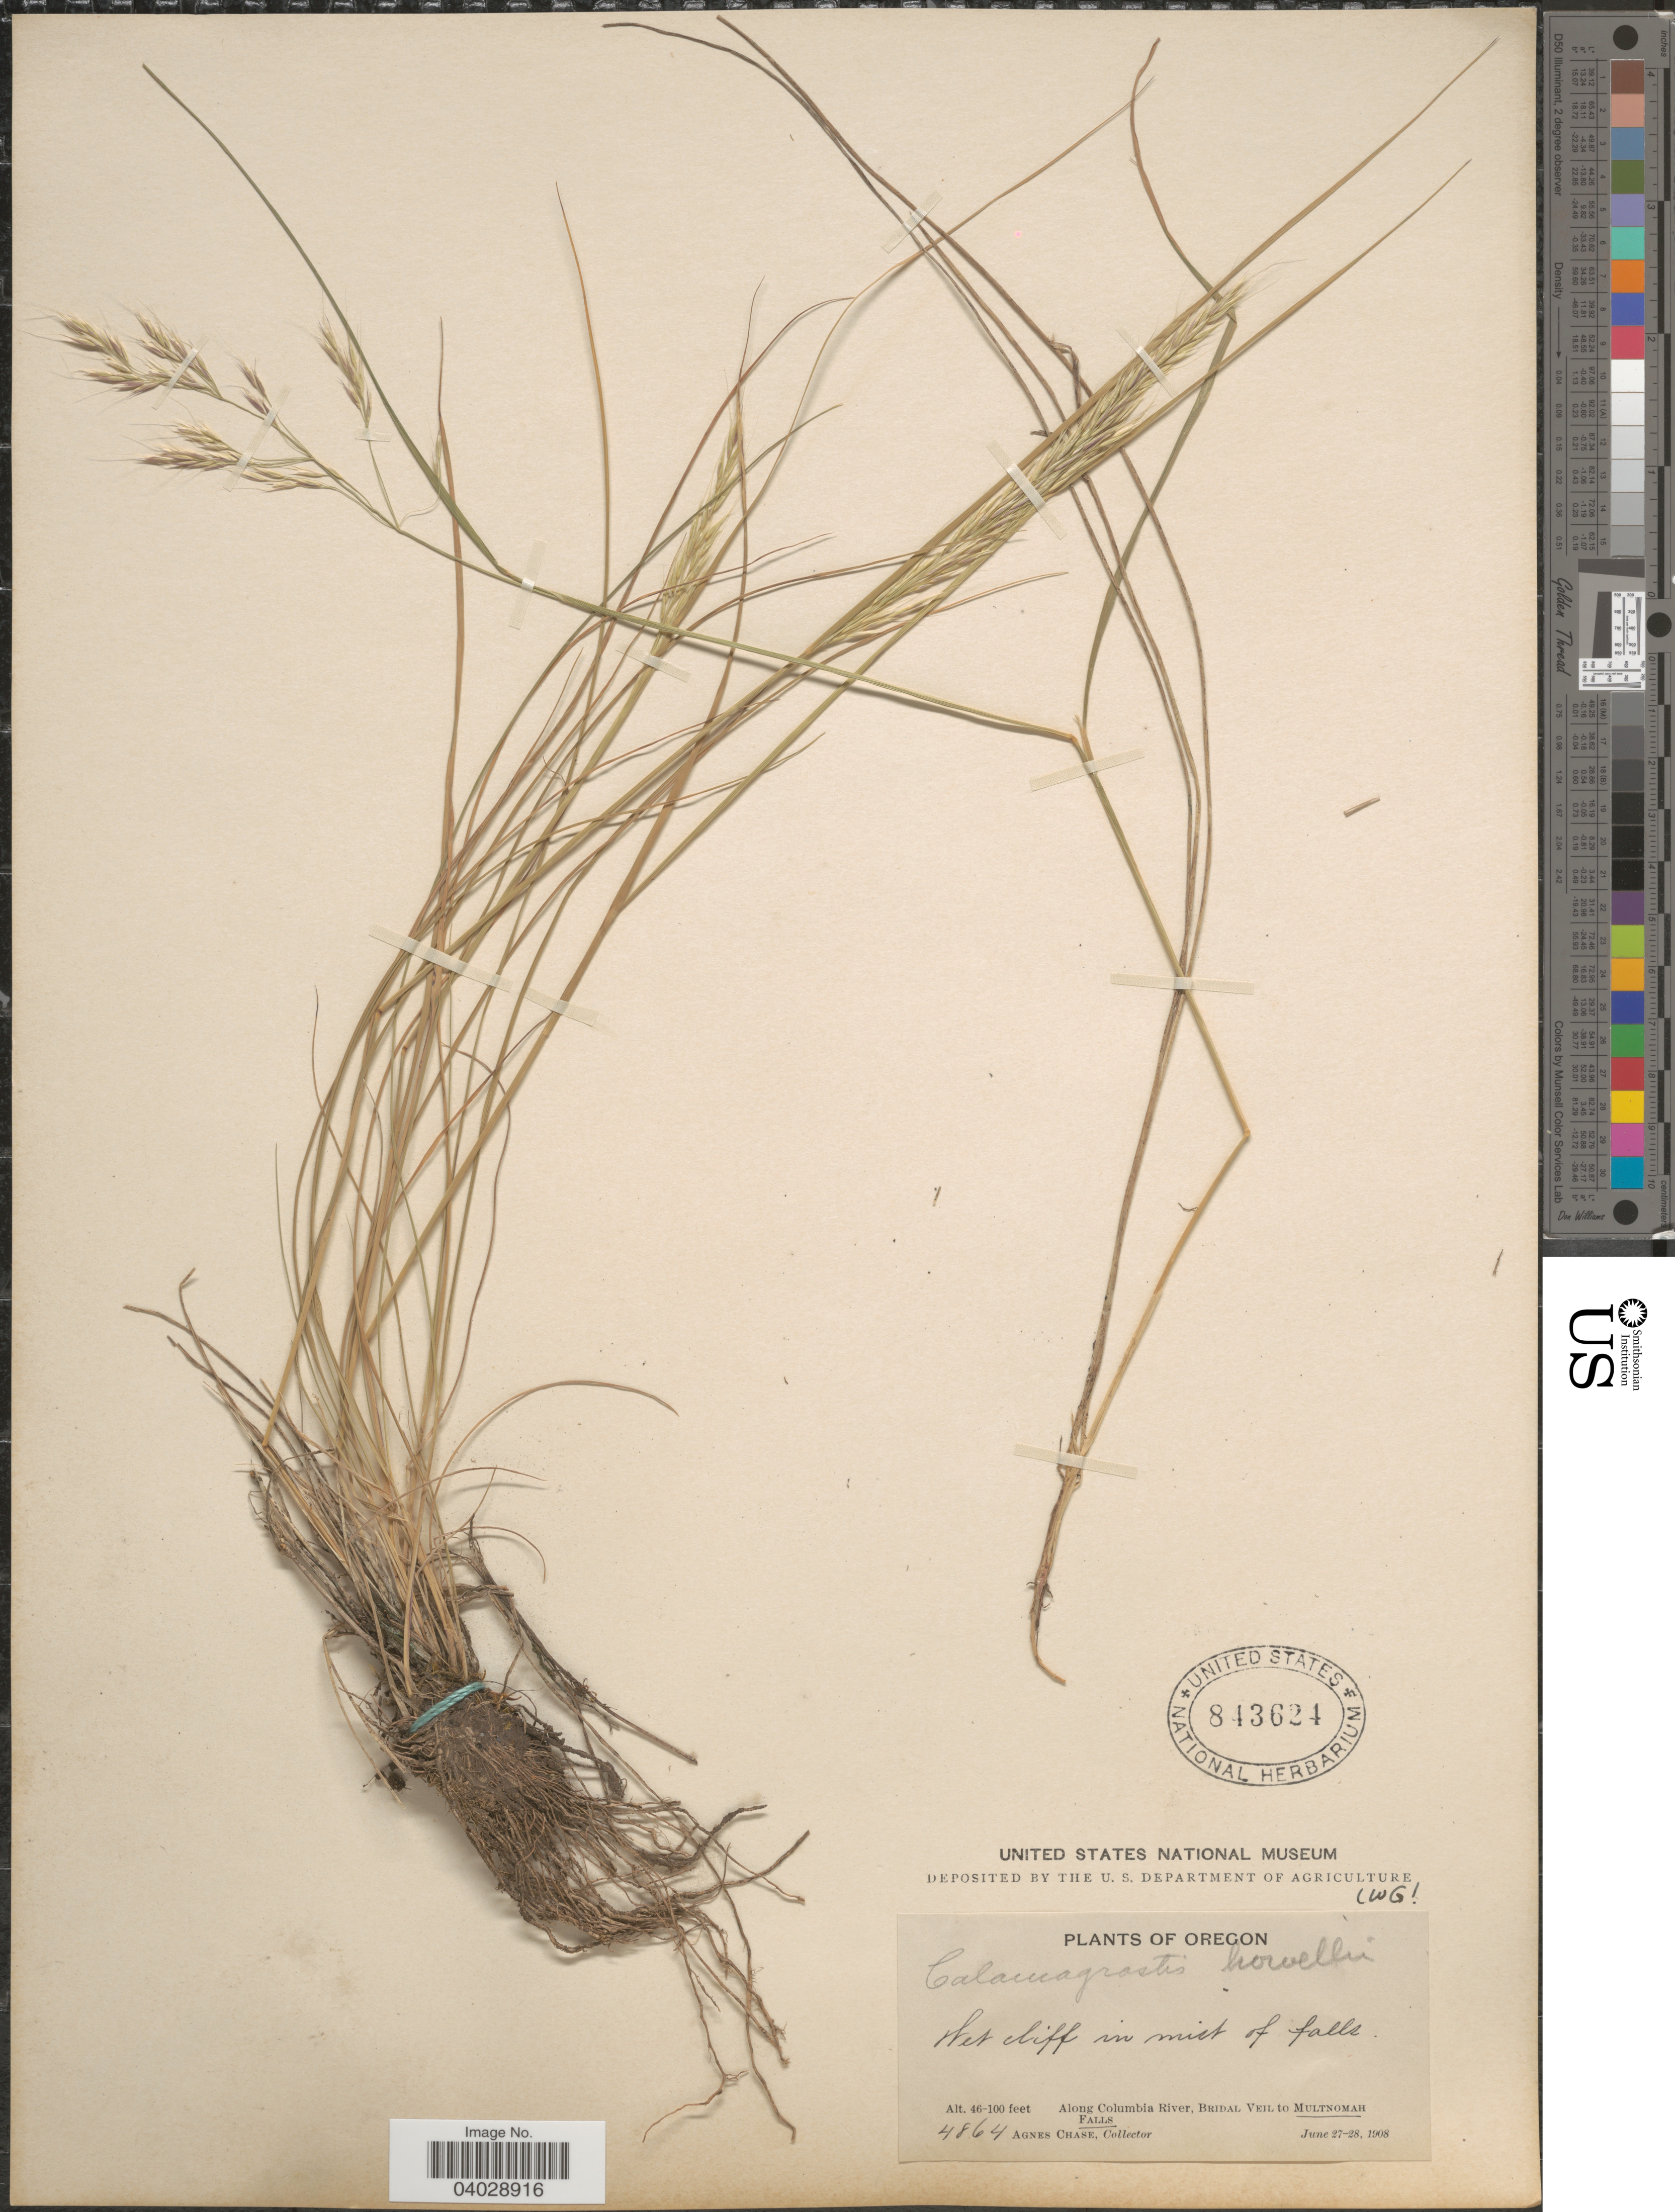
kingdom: Plantae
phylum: Tracheophyta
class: Liliopsida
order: Poales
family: Poaceae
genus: Calamagrostis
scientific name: Calamagrostis howellii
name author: Vasey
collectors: A. Chase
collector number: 4864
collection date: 1908-06-27/1908-06-28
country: United States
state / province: Oregon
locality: Along Columbia River, Bridal Veil to Multnomah Falls.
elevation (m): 14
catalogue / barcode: US 843624